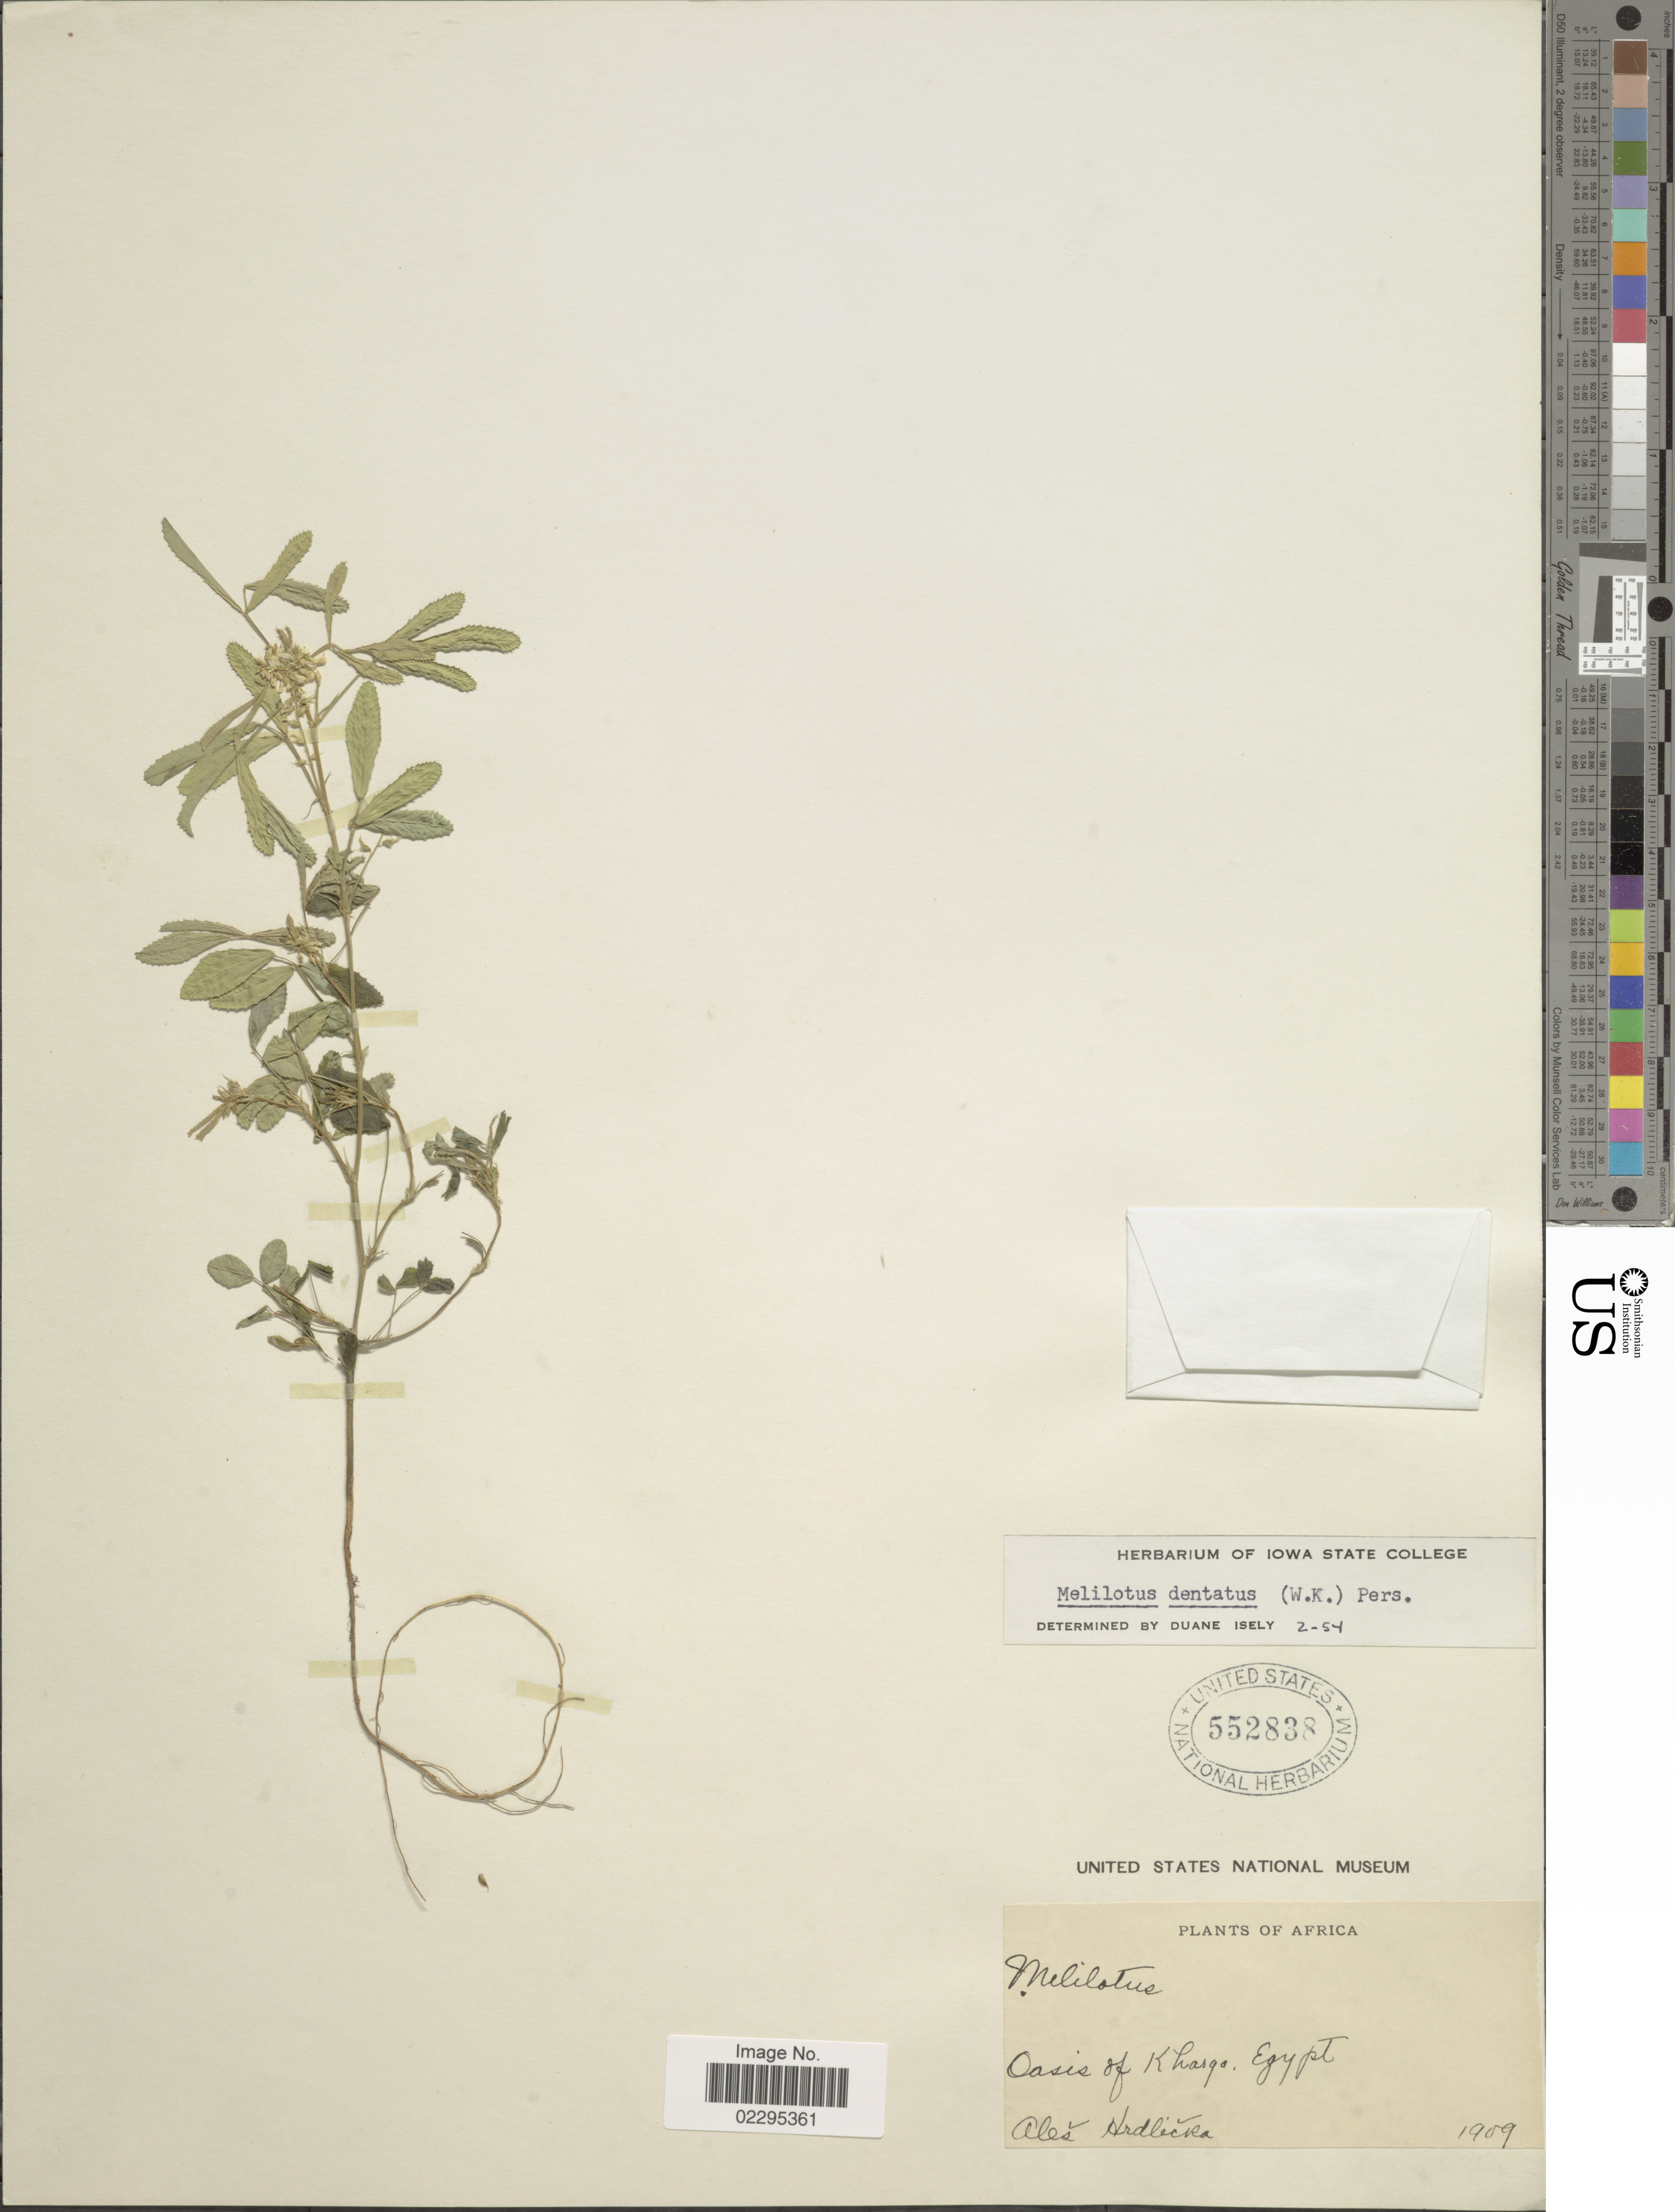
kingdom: Plantae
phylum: Tracheophyta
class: Magnoliopsida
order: Fabales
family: Fabaceae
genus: Melilotus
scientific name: Melilotus dentatus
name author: (Waldst. & Kit.) Pers.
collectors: A. Hrdlicka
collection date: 1909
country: Egypt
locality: Oasis of Kharga, Egypt.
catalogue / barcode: US 552838